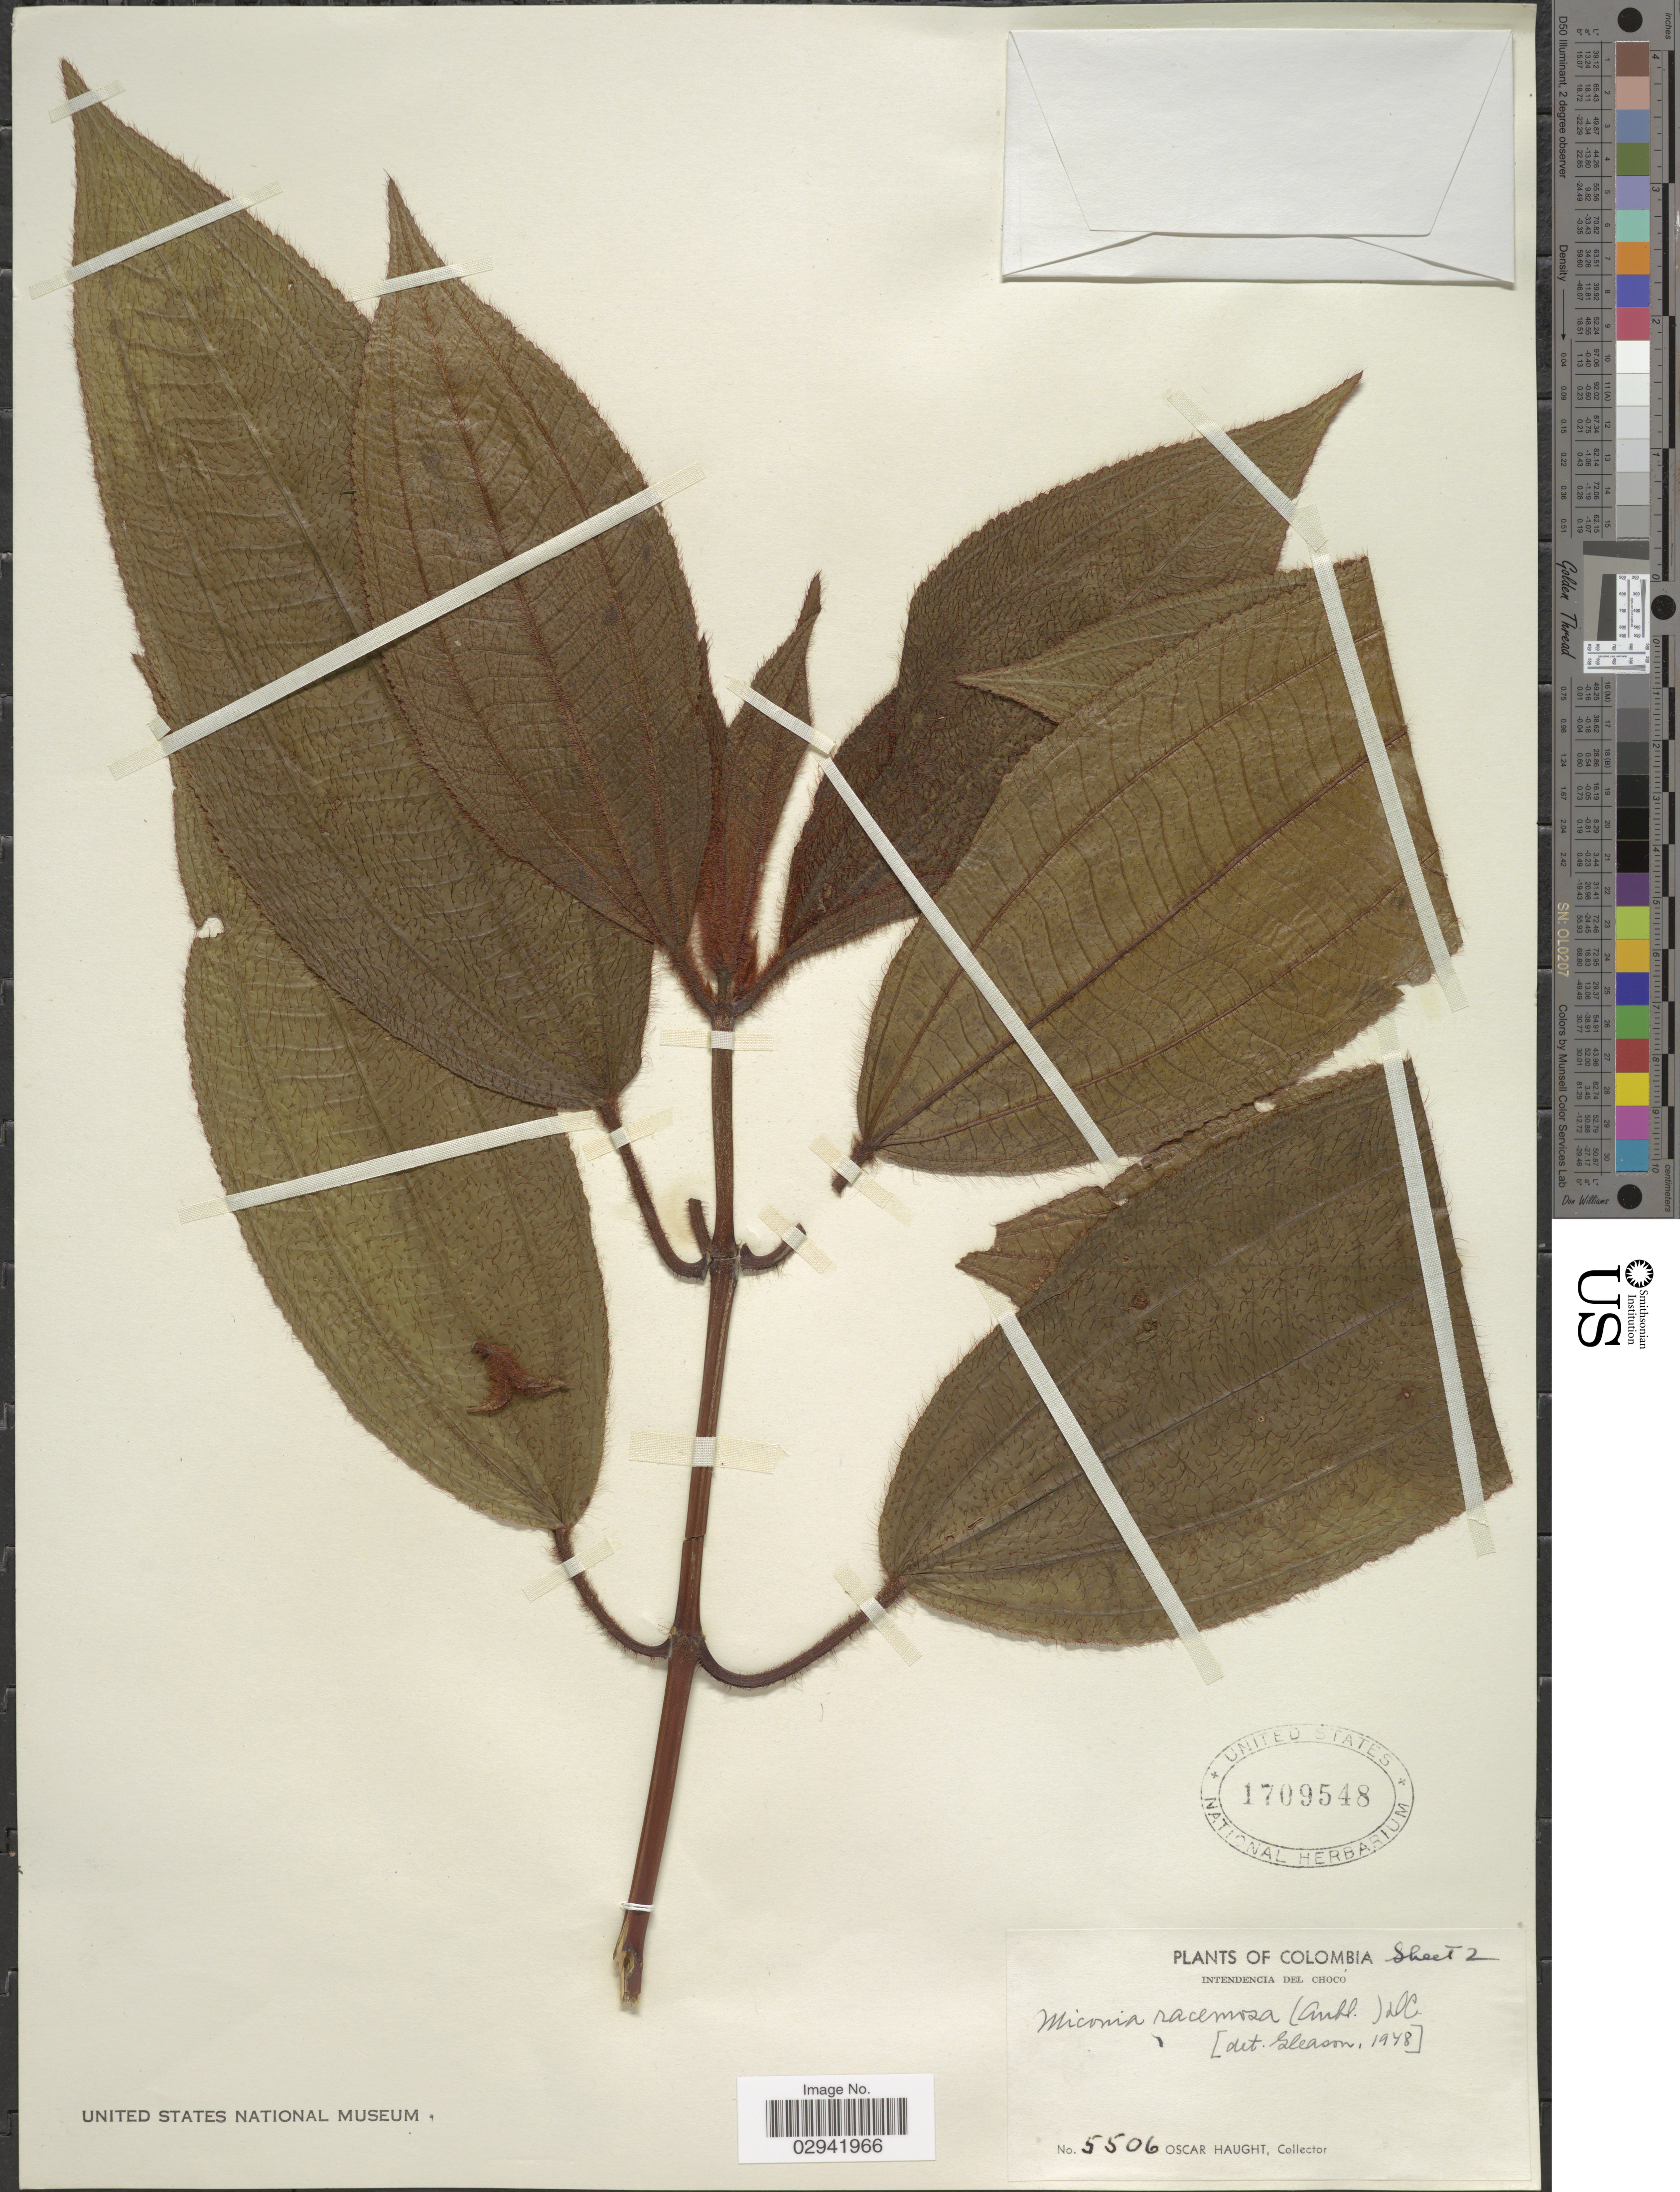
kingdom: Plantae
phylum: Tracheophyta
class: Magnoliopsida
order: Myrtales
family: Melastomataceae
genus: Miconia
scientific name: Miconia pileata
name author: DC.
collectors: O. L. Haught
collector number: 5506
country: Colombia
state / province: Chocó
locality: Intendencia del Chocó.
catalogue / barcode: US 1709548